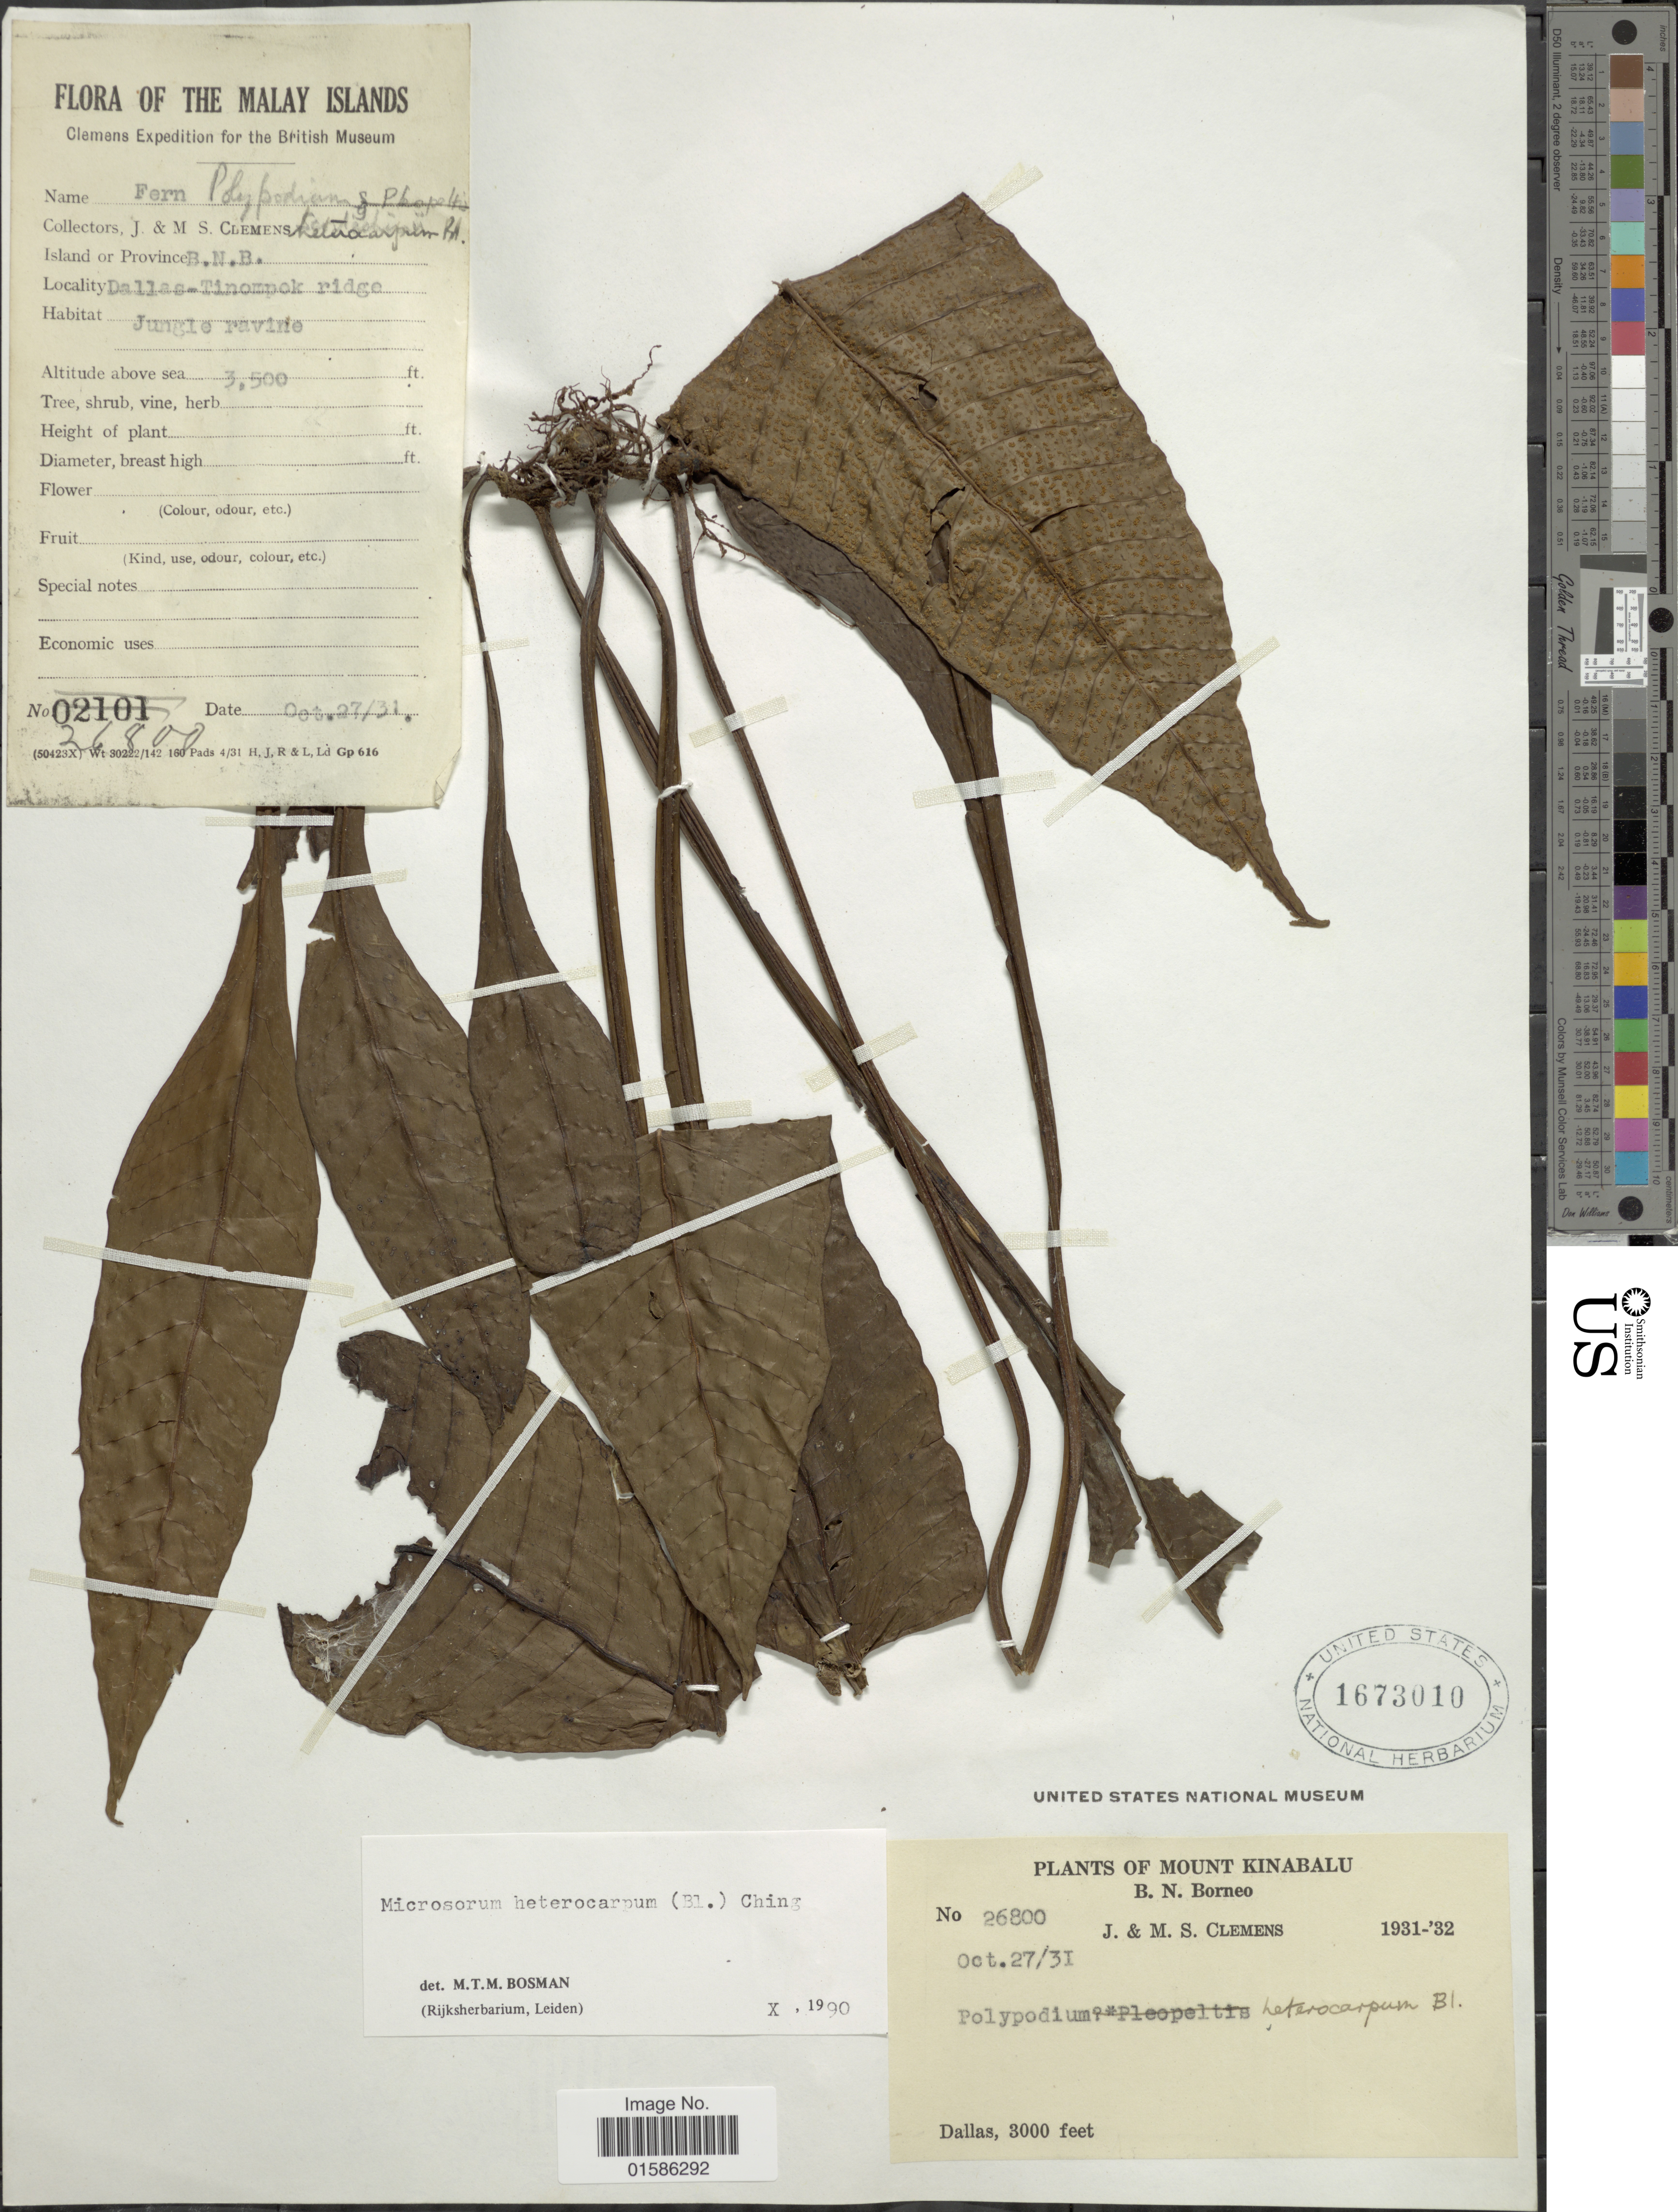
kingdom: Plantae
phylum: Tracheophyta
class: Polypodiopsida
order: Polypodiales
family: Polypodiaceae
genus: Microsorum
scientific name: Microsorum heterocarpum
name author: (Blume) Ching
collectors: J. Clemens & M. S. Clemens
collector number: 26800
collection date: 1931-10-27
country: Malaysia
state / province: Sabah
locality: Mount Kinabalu, B.N. Borneo, Dallas, Tha Malay Islands, Tinompok ridge, Jungle ravine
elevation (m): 1067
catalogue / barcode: US 1673010